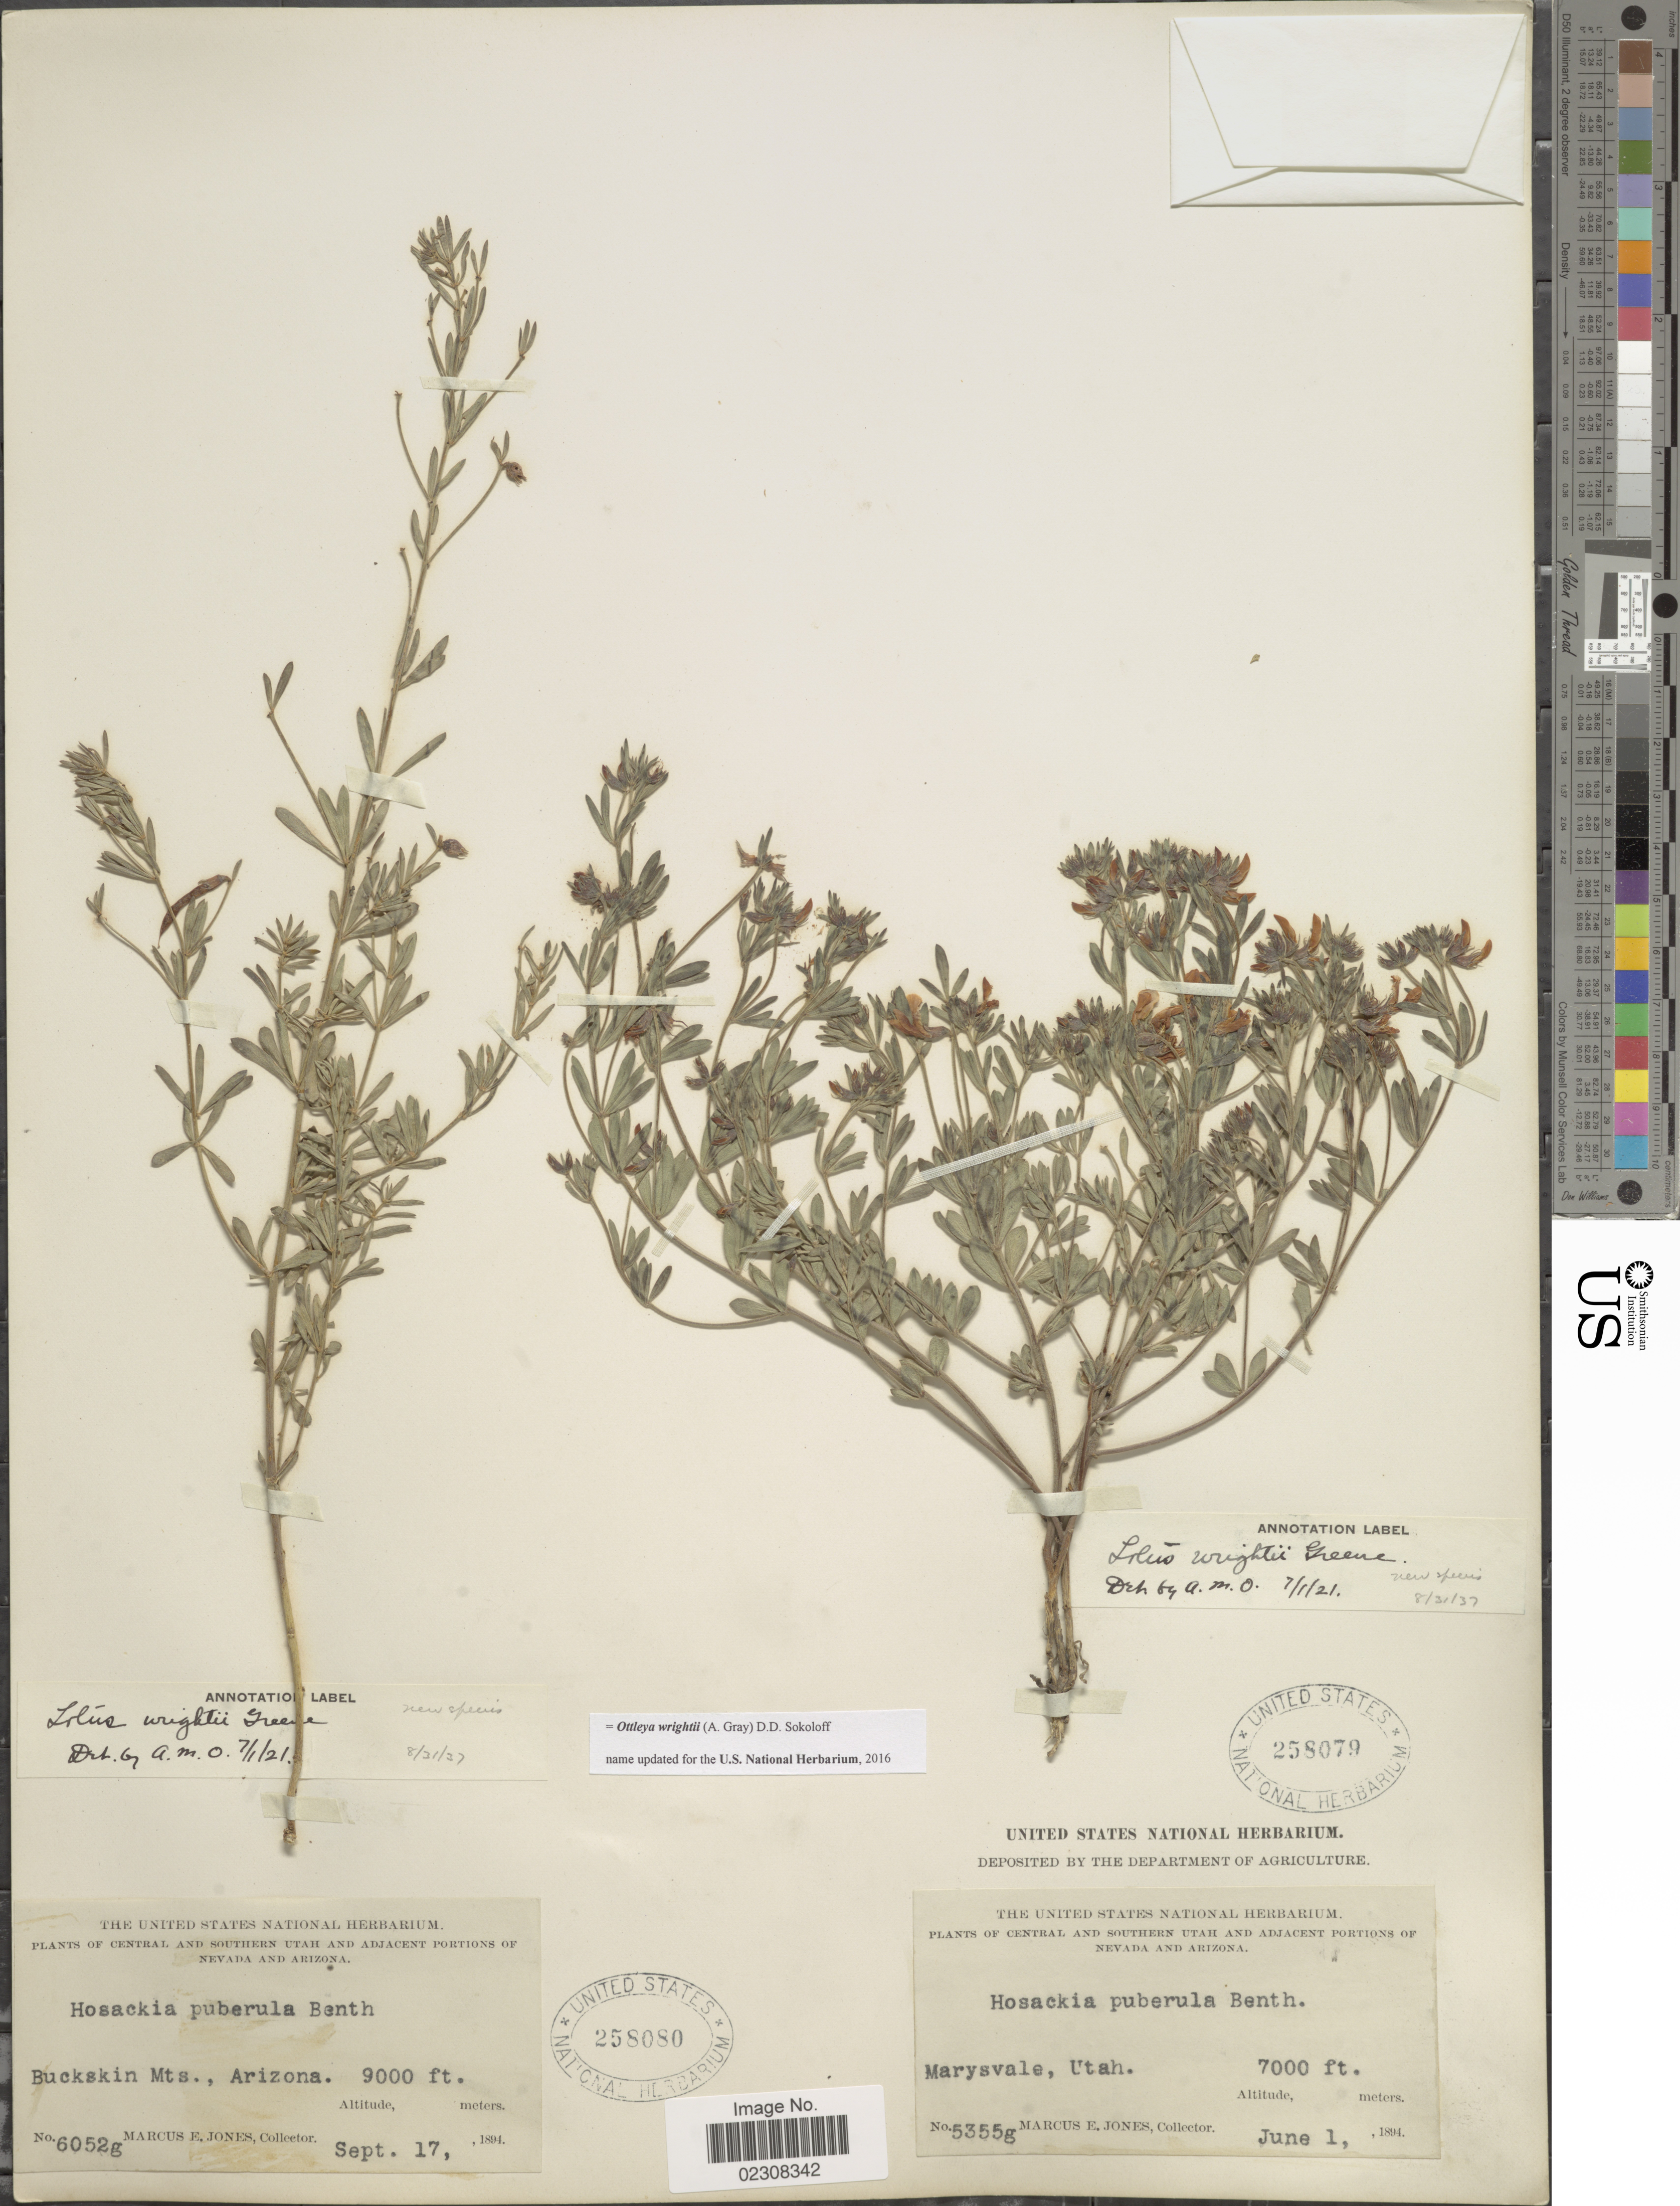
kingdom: Plantae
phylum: Tracheophyta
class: Magnoliopsida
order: Fabales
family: Fabaceae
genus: Ottleya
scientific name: Ottleya wrightii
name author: (A. Gray) D.D. Sokoloff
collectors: M. E. Jones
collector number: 6052g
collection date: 1894-09-17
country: United States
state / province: Arizona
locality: Central and Southern Utah Adjacent Portions of Nevada and Arizona, Buckskin Mts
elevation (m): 274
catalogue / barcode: US 258080-2